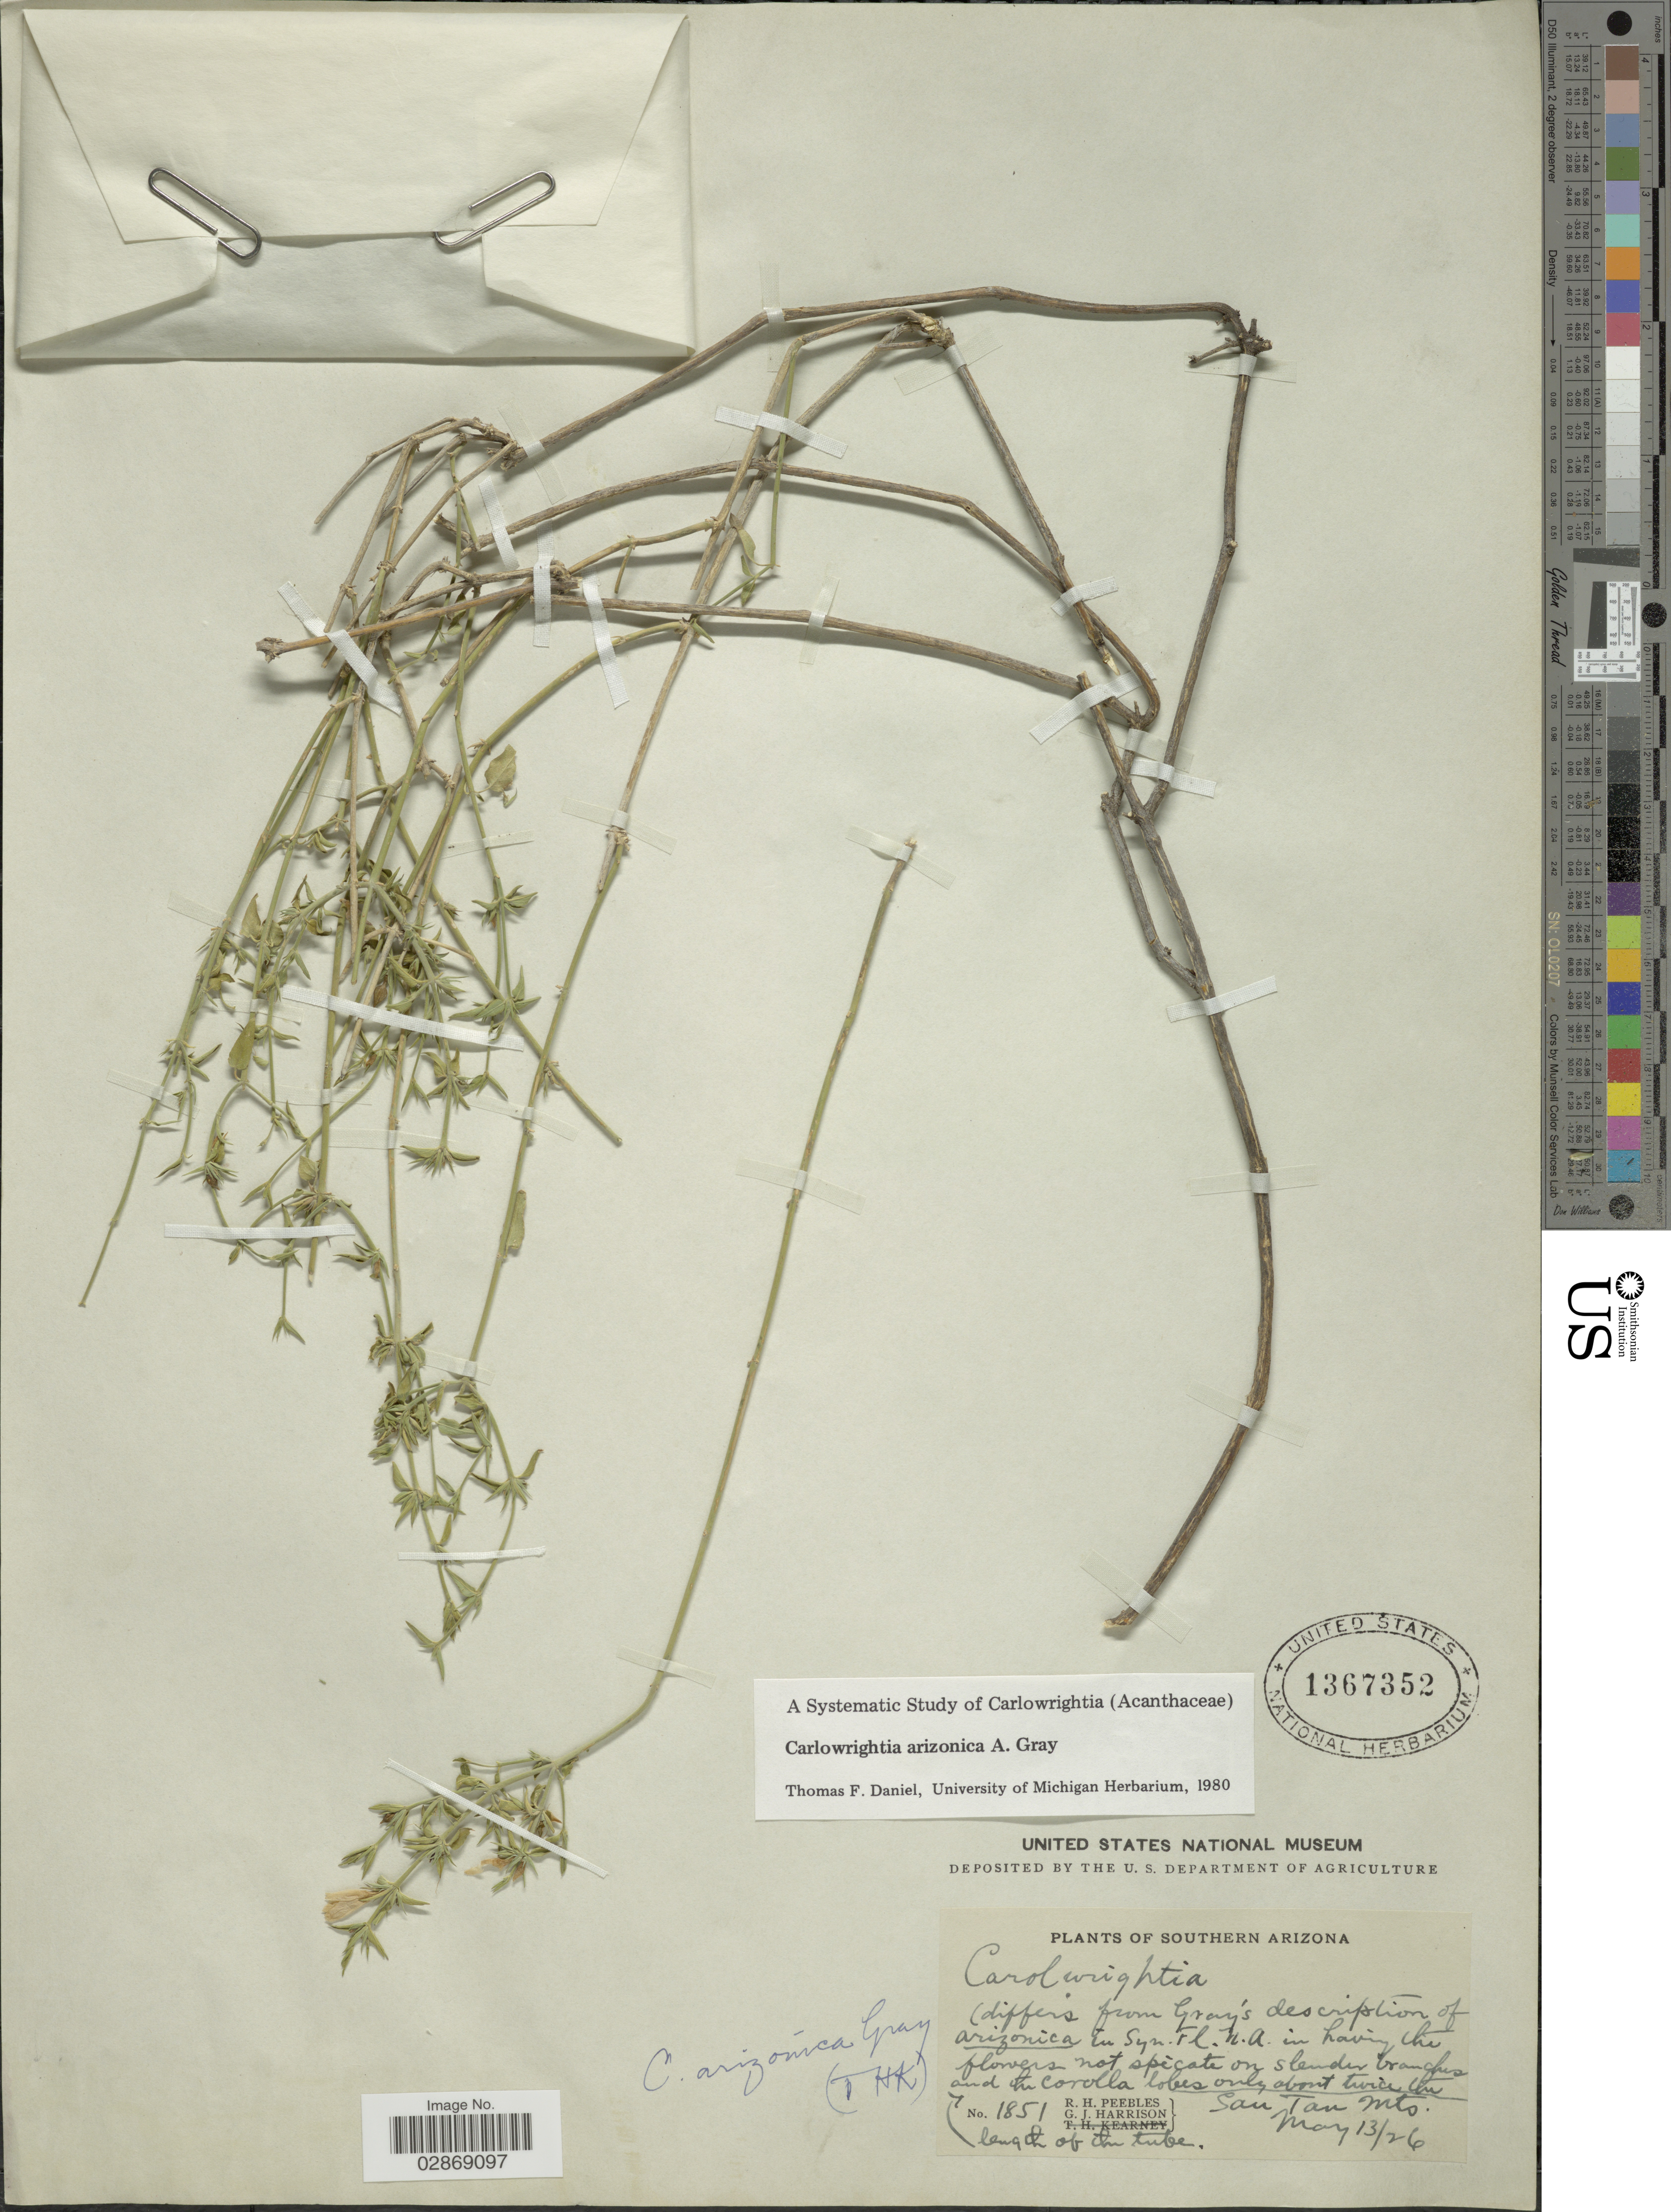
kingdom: Plantae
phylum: Tracheophyta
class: Magnoliopsida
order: Lamiales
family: Acanthaceae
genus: Carlowrightia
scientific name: Carlowrightia arizonica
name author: A. Gray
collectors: R. H. Peebles & G. J. Harrison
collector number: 1851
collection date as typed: Transcribed d/m/y: 13/5/26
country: United States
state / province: Arizona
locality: San Tan Mts.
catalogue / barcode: US 1367352